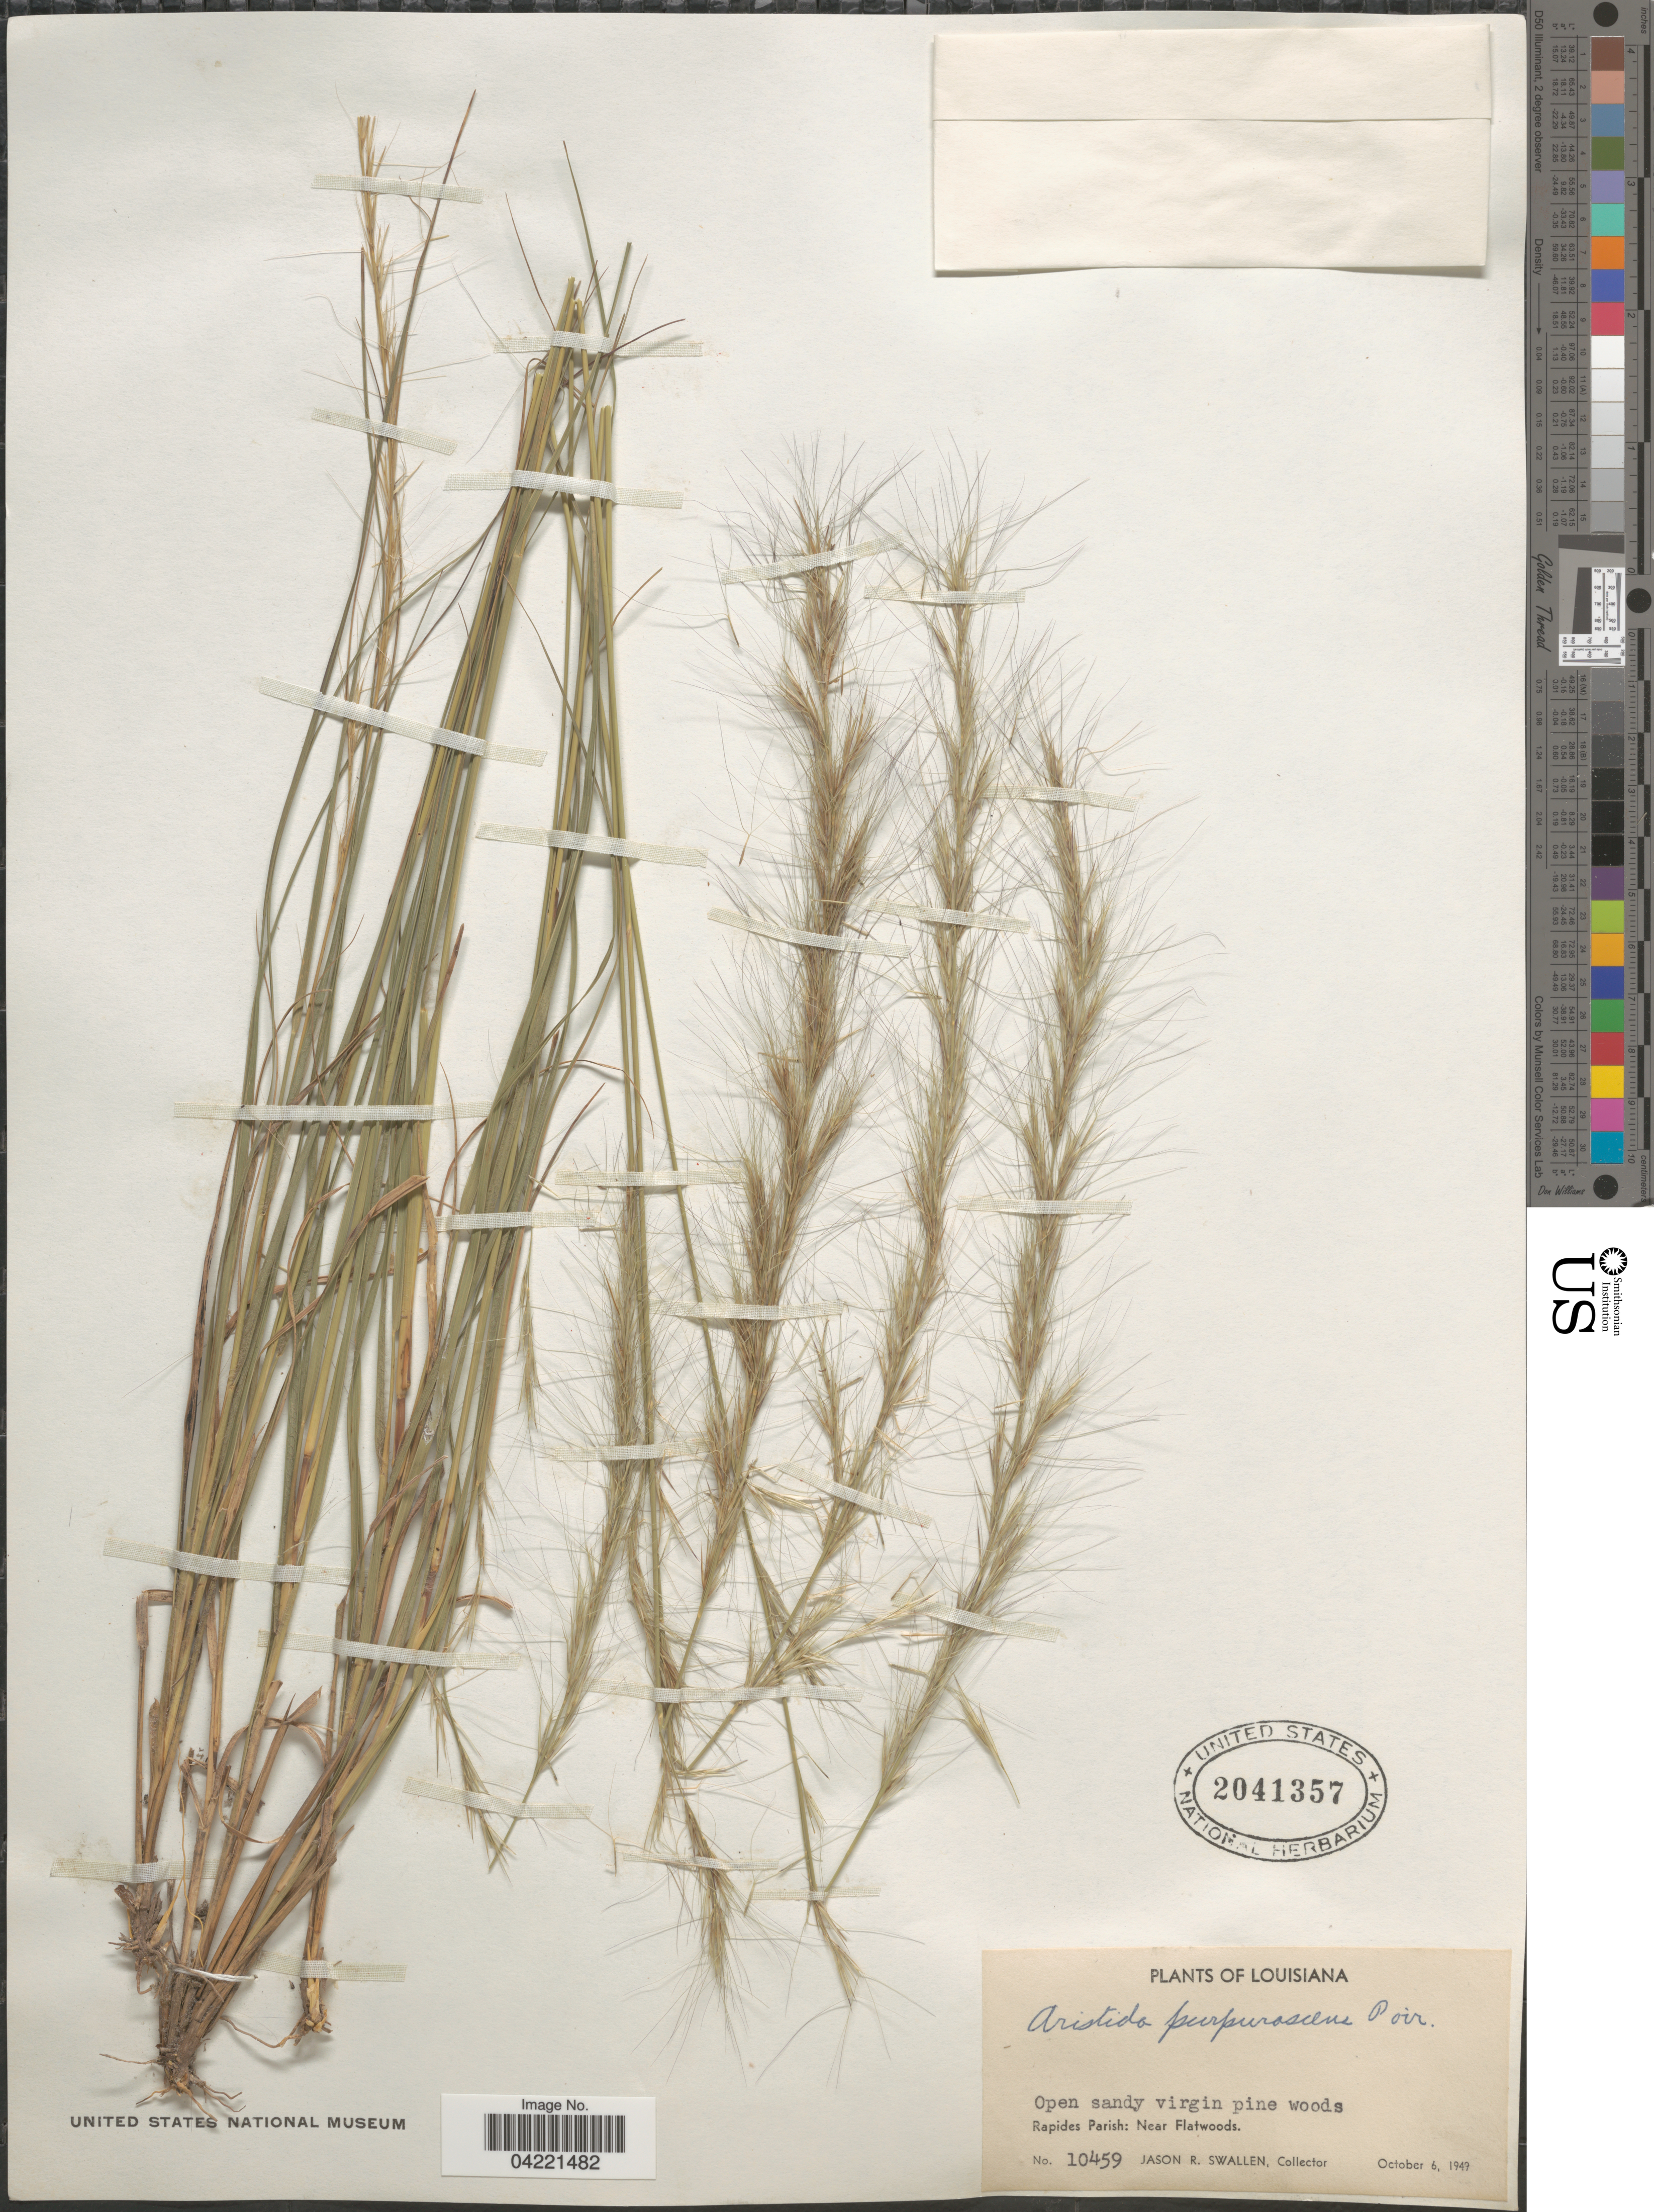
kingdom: Plantae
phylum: Tracheophyta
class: Liliopsida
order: Poales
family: Poaceae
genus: Aristida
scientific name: Aristida purpurascens var. purpurescens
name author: Poir.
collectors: J. R. Swallen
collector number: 10459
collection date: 1949-10-06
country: United States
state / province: Louisiana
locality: Open sandy virgin pine woods. Rapides Parish: Near Flatwoods.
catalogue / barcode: US 2041357